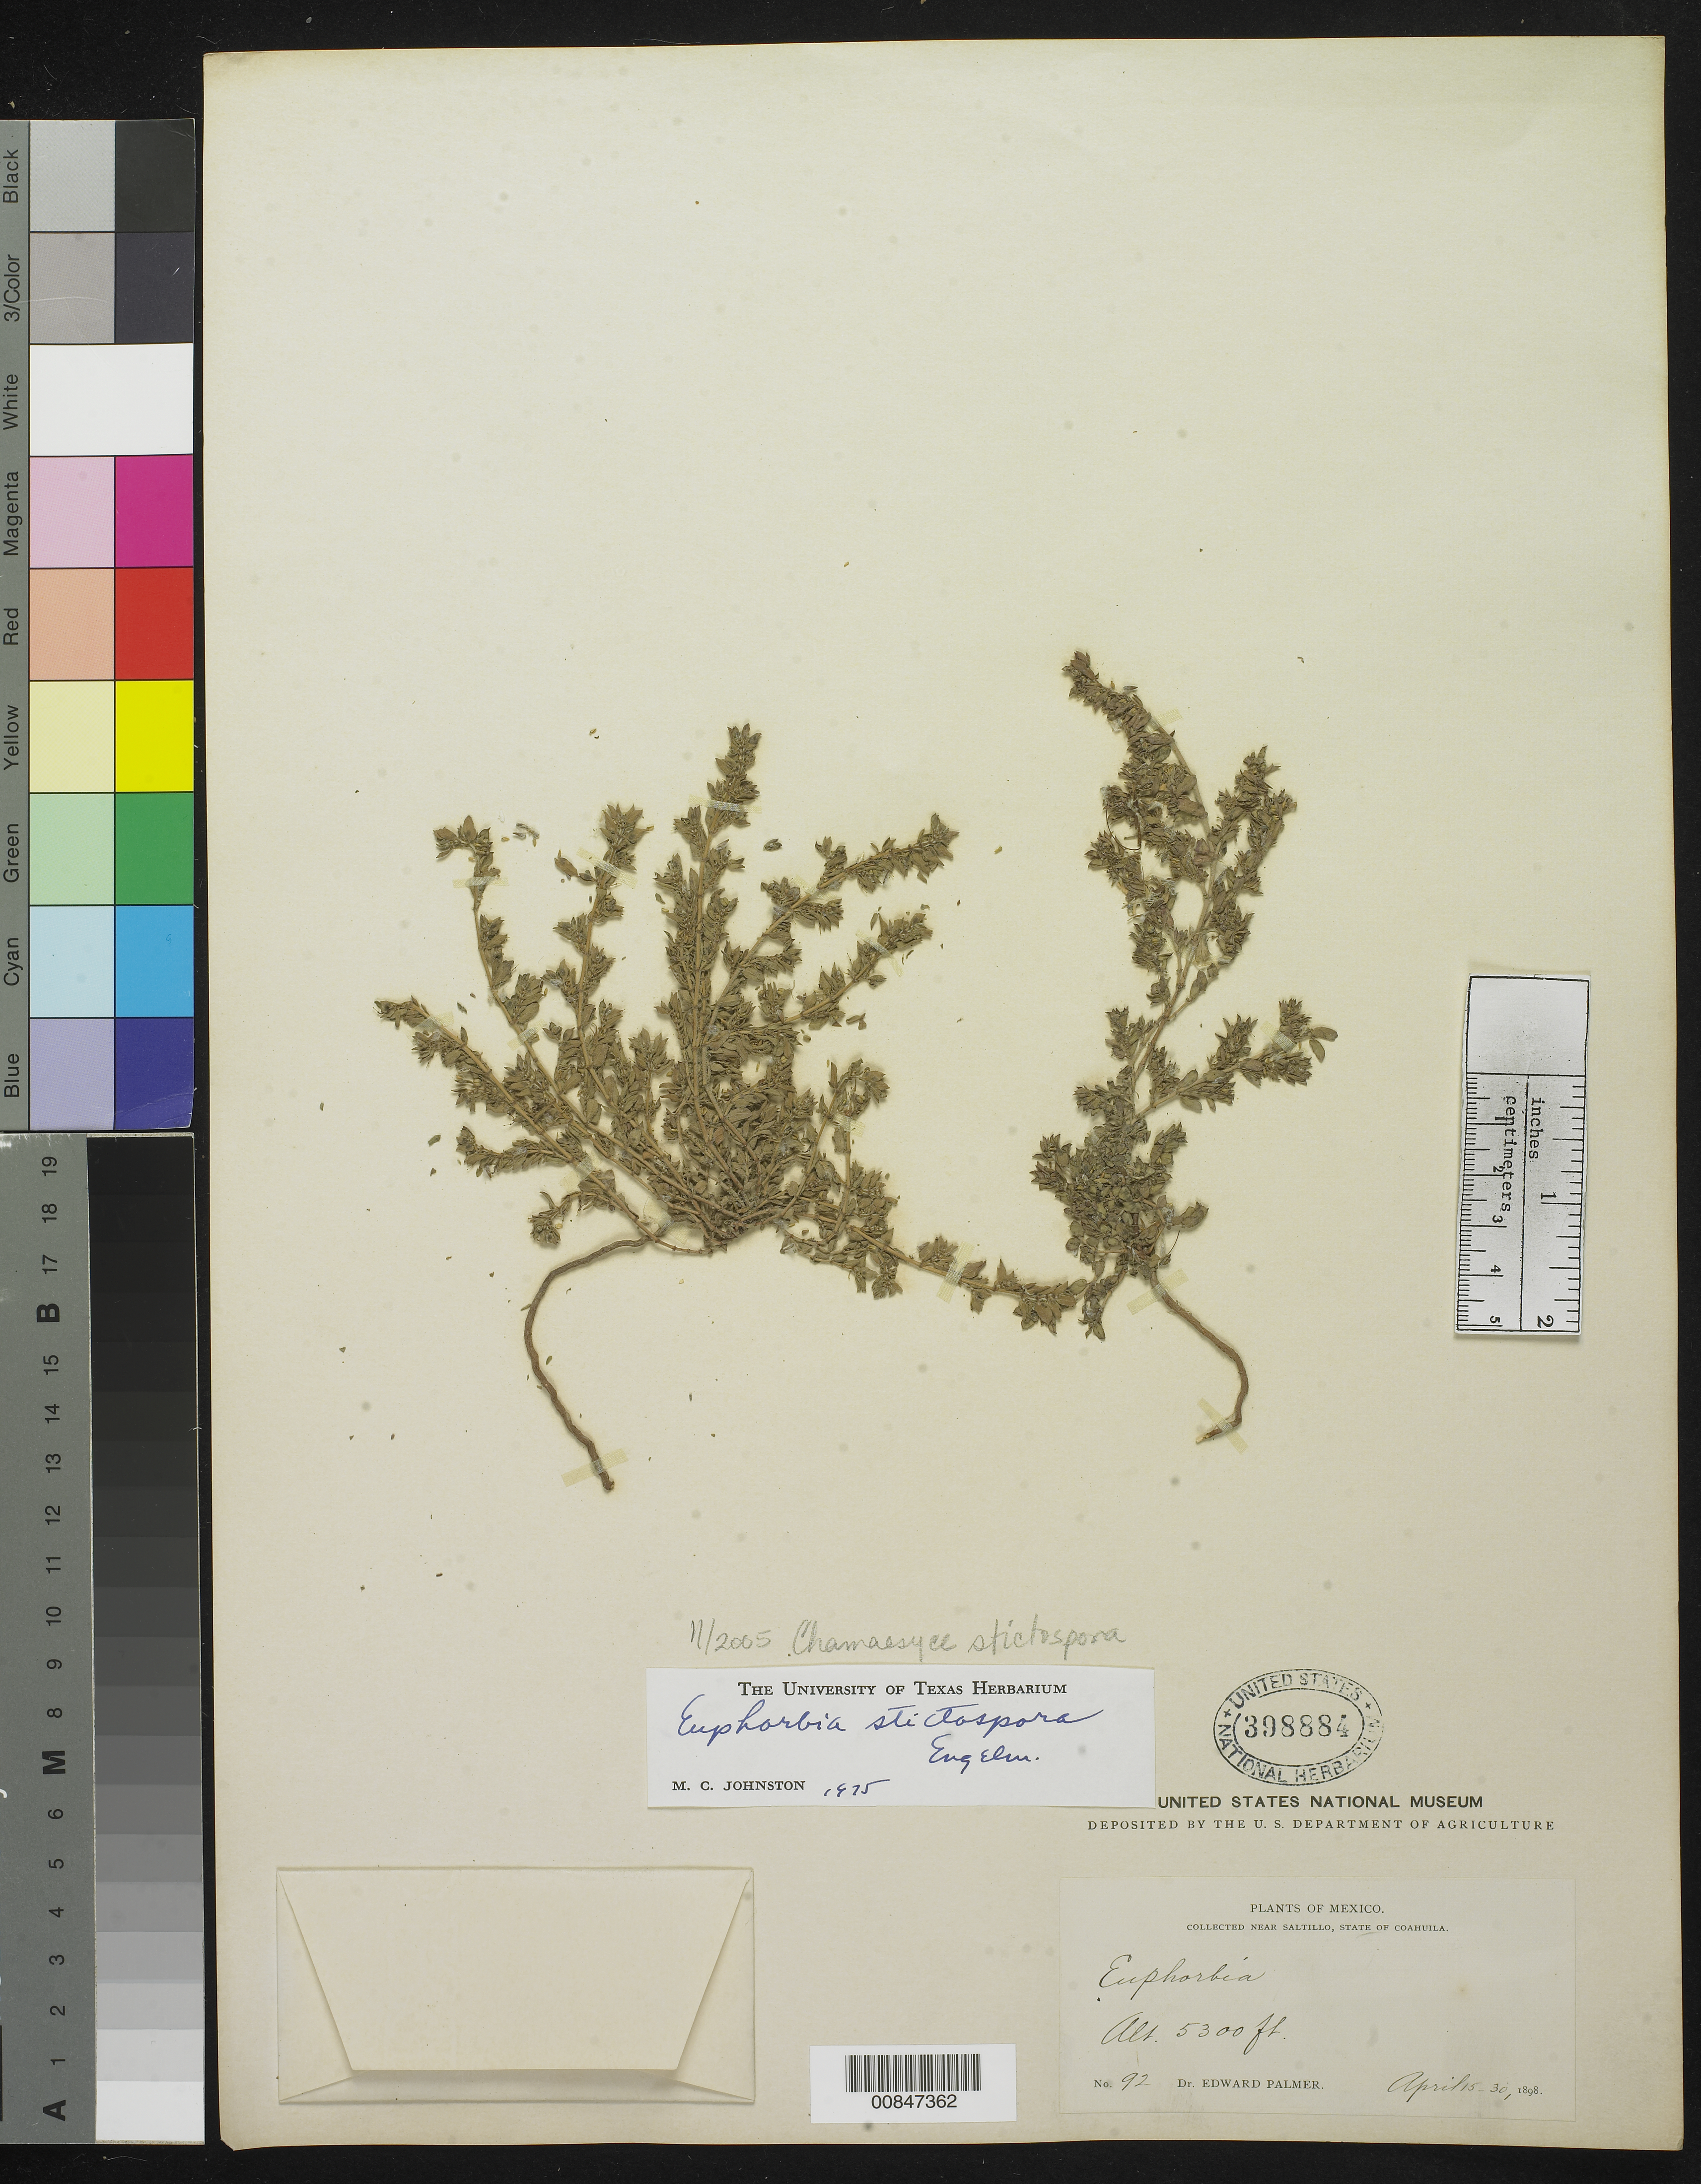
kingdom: Plantae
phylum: Tracheophyta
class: Magnoliopsida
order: Malpighiales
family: Euphorbiaceae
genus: Euphorbia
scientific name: Euphorbia stictospora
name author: Engelm.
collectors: E. Palmer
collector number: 92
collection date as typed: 15 Apr 1898 to 30 Apr 1898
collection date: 1898-04-15/1898-04-30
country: Mexico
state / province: Coahuila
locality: Near Saltillo, Coahuila.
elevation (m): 1615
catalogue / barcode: US 398884